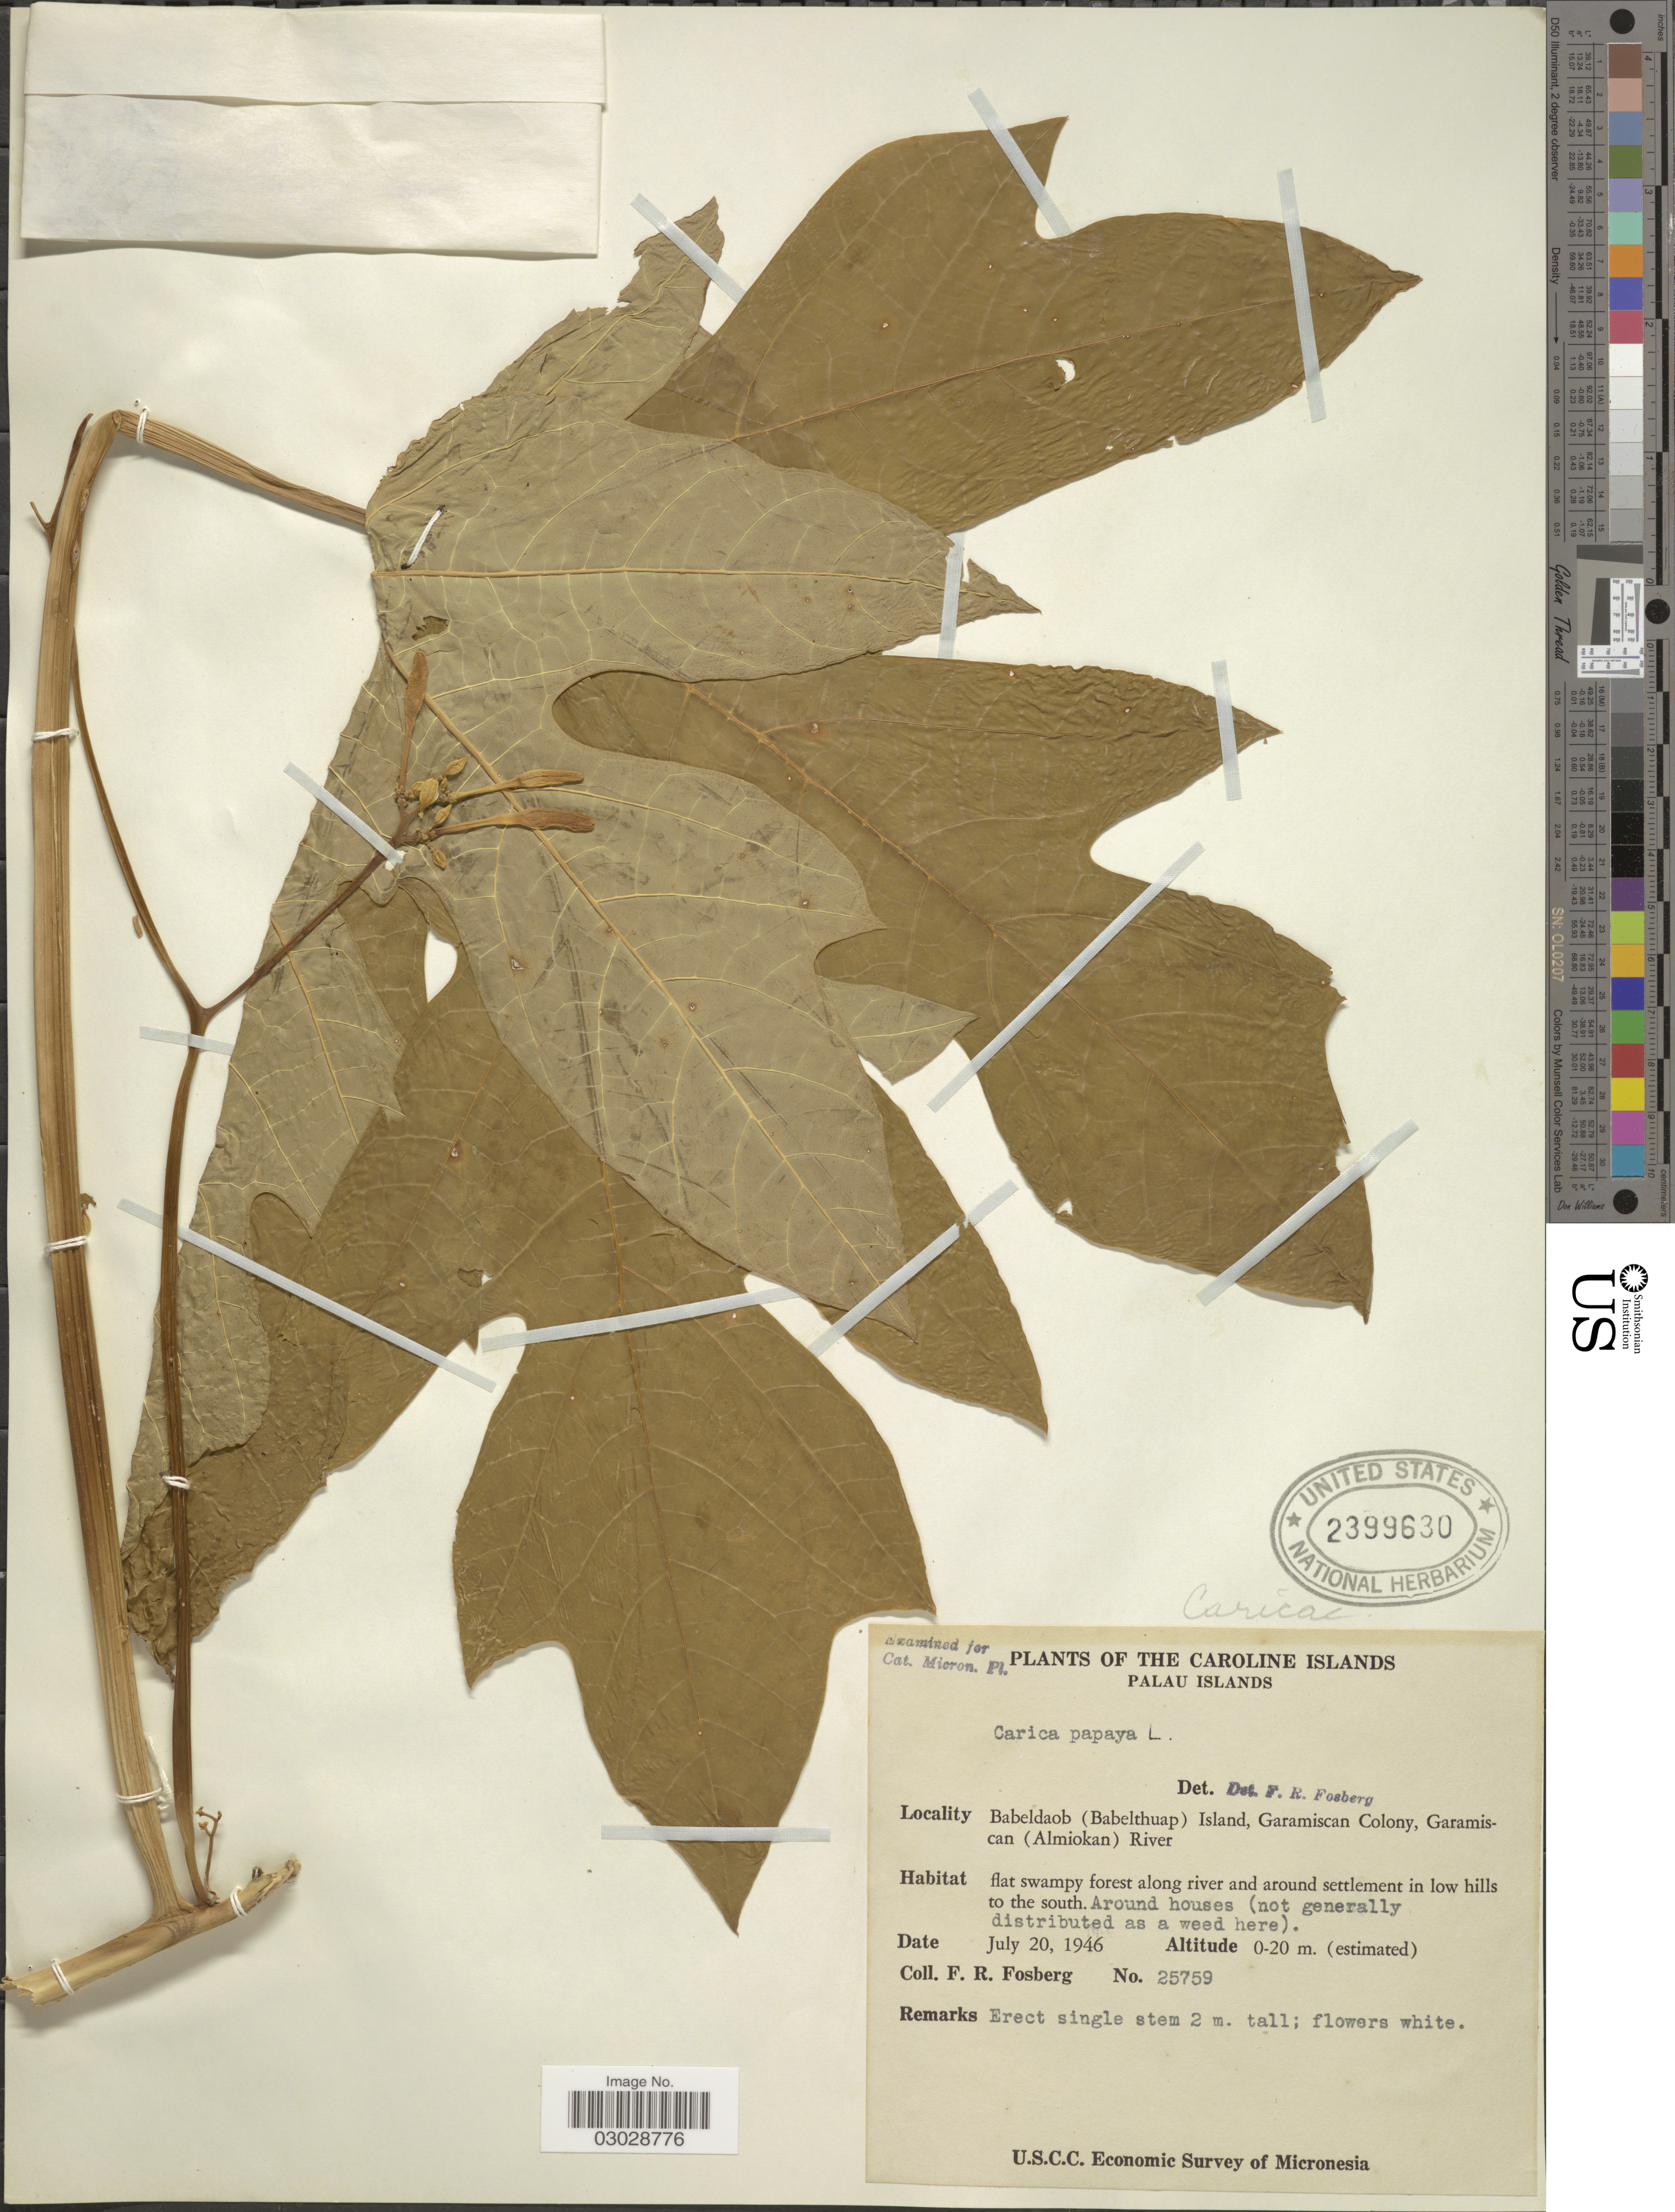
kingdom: Plantae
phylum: Tracheophyta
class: Magnoliopsida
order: Brassicales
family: Caricaceae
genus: Carica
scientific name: Carica papaya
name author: L.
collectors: F. R. Fosberg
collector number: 25759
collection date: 1946-07-20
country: Palau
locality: The Caroline Islands. Palau Islands. Babeldaob (Babelthuap) Island, Garamiscan Colony, Garamiscan (Almiokan) River.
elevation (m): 0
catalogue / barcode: US 2399630